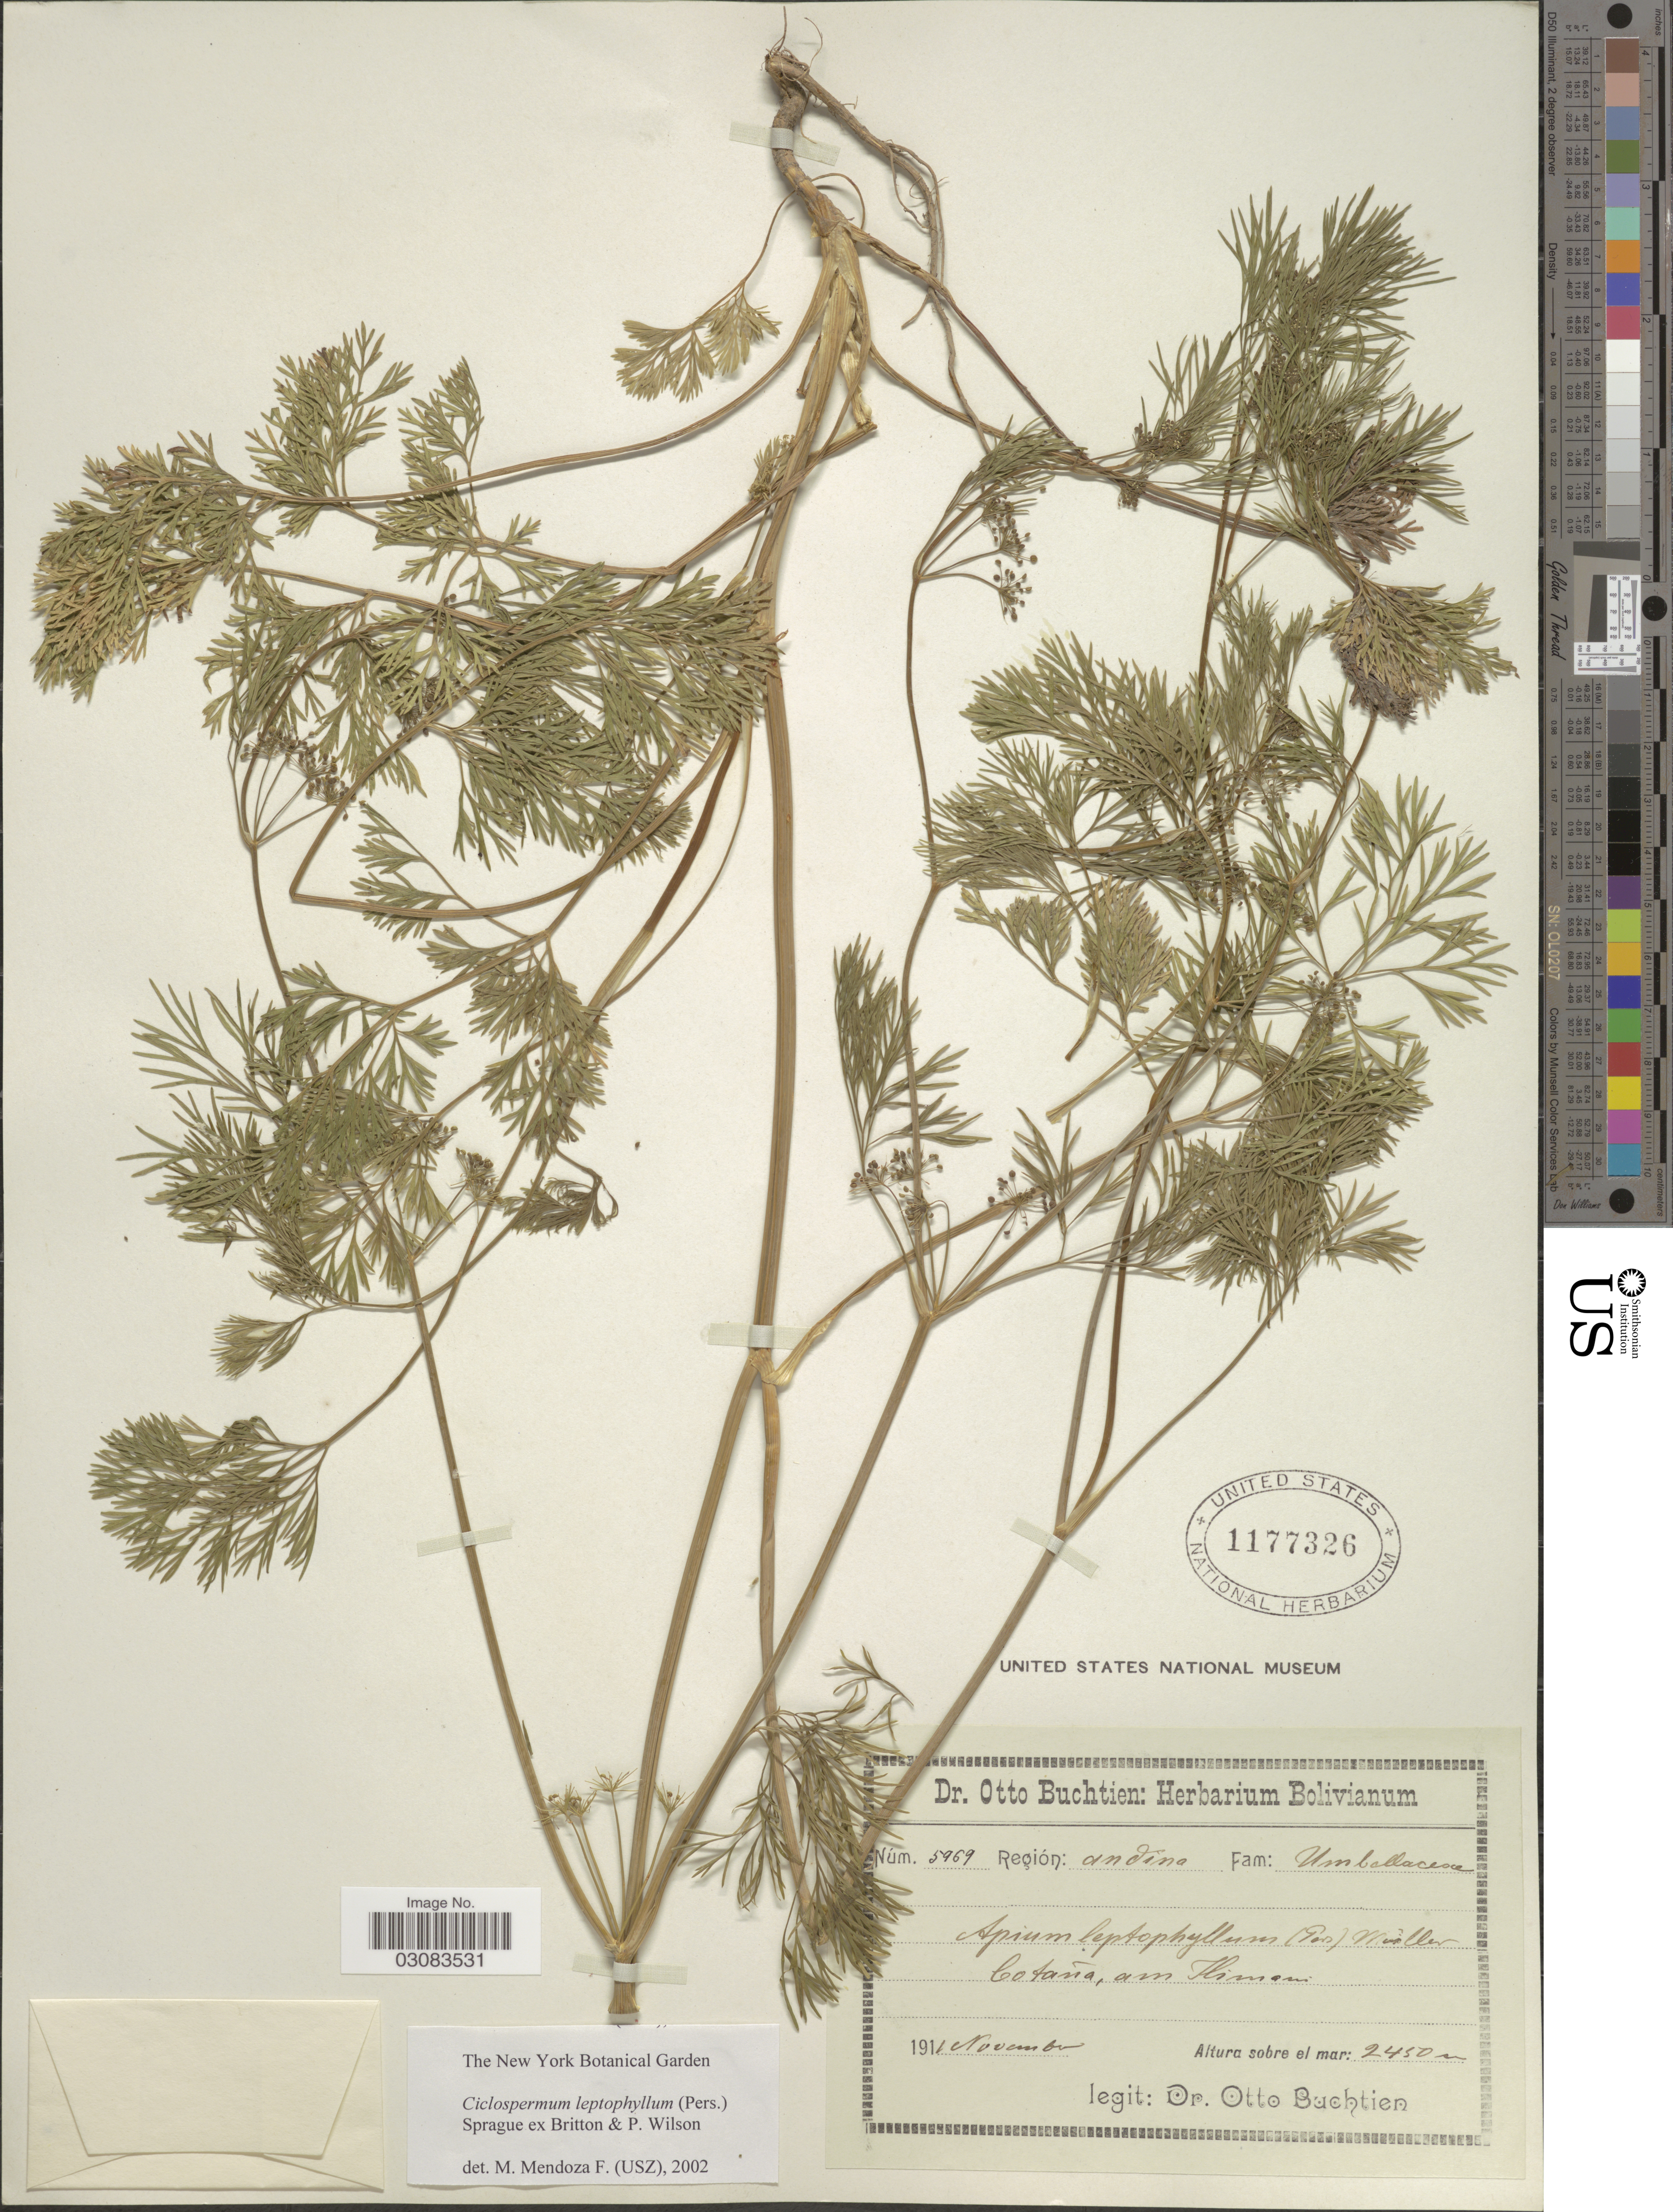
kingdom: Plantae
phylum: Tracheophyta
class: Magnoliopsida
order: Apiales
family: Apiaceae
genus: Cyclospermum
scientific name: Cyclospermum leptophyllum var. leptophyllum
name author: (Pers.) Sprague ex Britton & P. Wilson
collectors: O. Buchtien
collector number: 5969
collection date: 1911-11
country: Bolivia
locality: Región: andina. Cotaña, am Ilimani.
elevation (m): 2450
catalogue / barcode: US 1177326